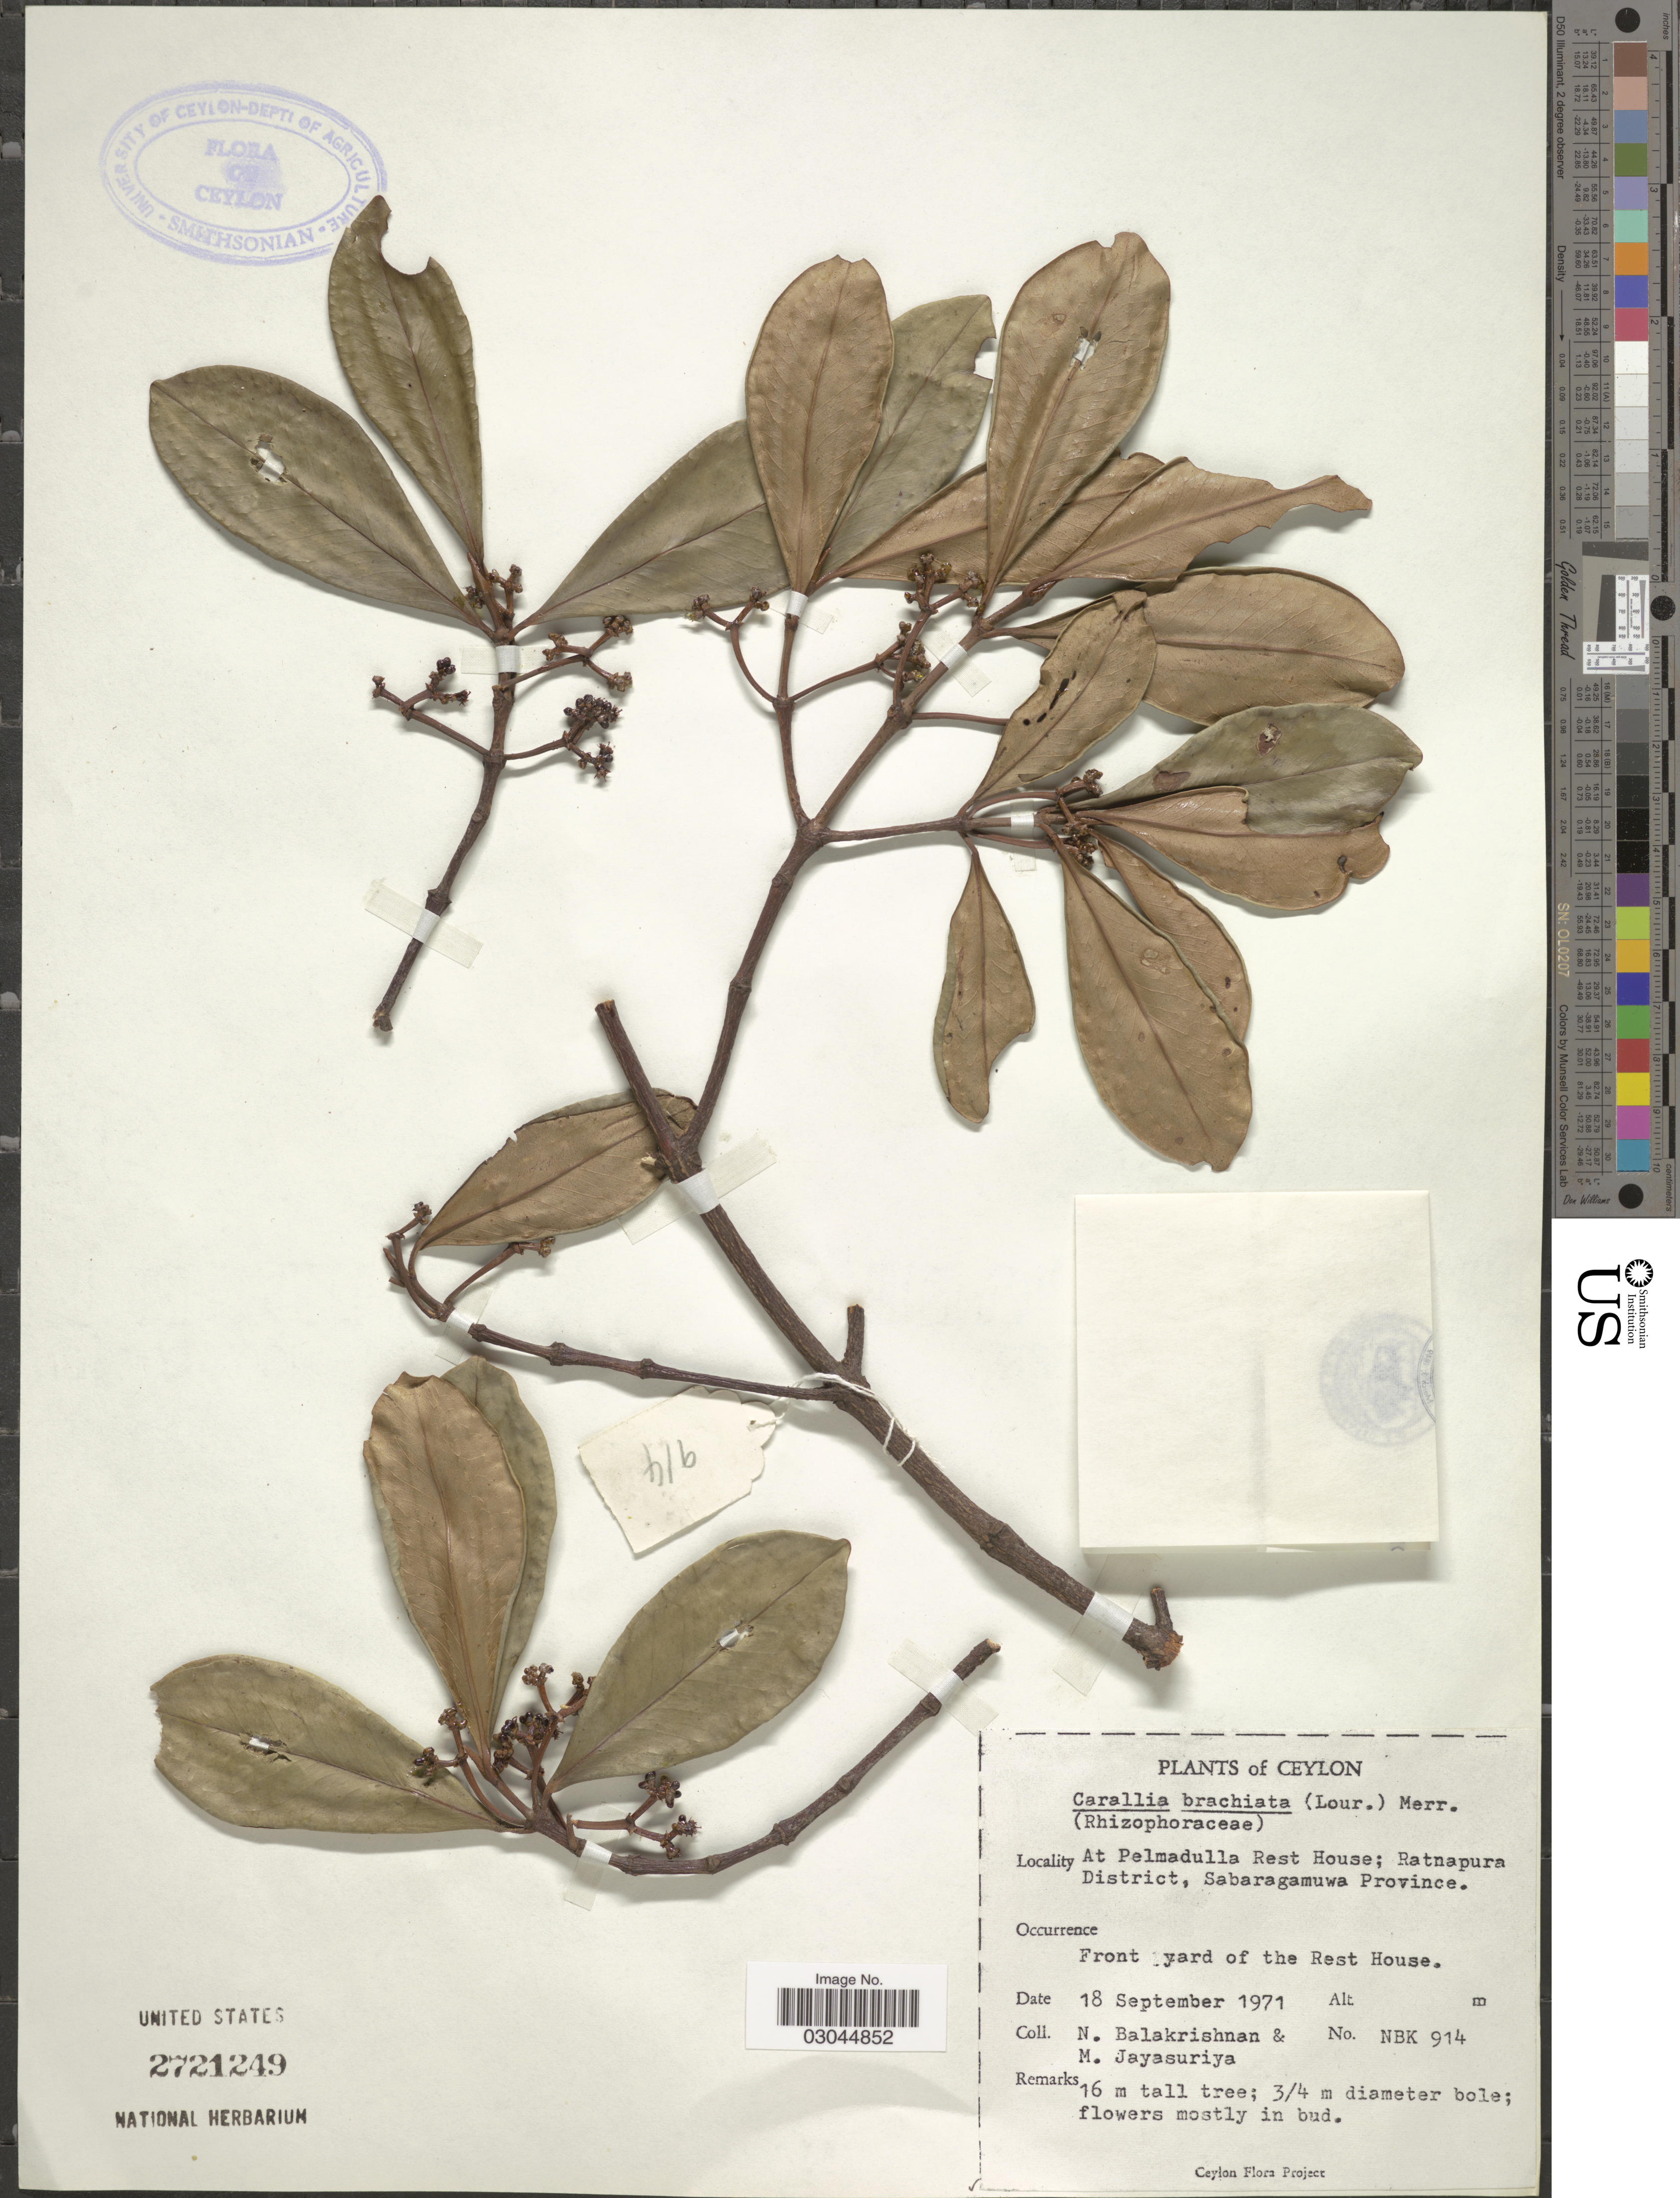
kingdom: Plantae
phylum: Tracheophyta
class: Magnoliopsida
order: Malpighiales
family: Rhizophoraceae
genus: Carallia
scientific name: Carallia brachiata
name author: (Lour.) Merr.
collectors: N. Balakrishnan & M. Jayasuriya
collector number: NBK 914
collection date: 1971-09-18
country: Sri Lanka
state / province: Sabaragamuwa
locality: Ceylon. At Pelmadulla Rest House; Ratnapura District, Sabaragamuwa Province. Front yard of the Rest House.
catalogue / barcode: US 2721249